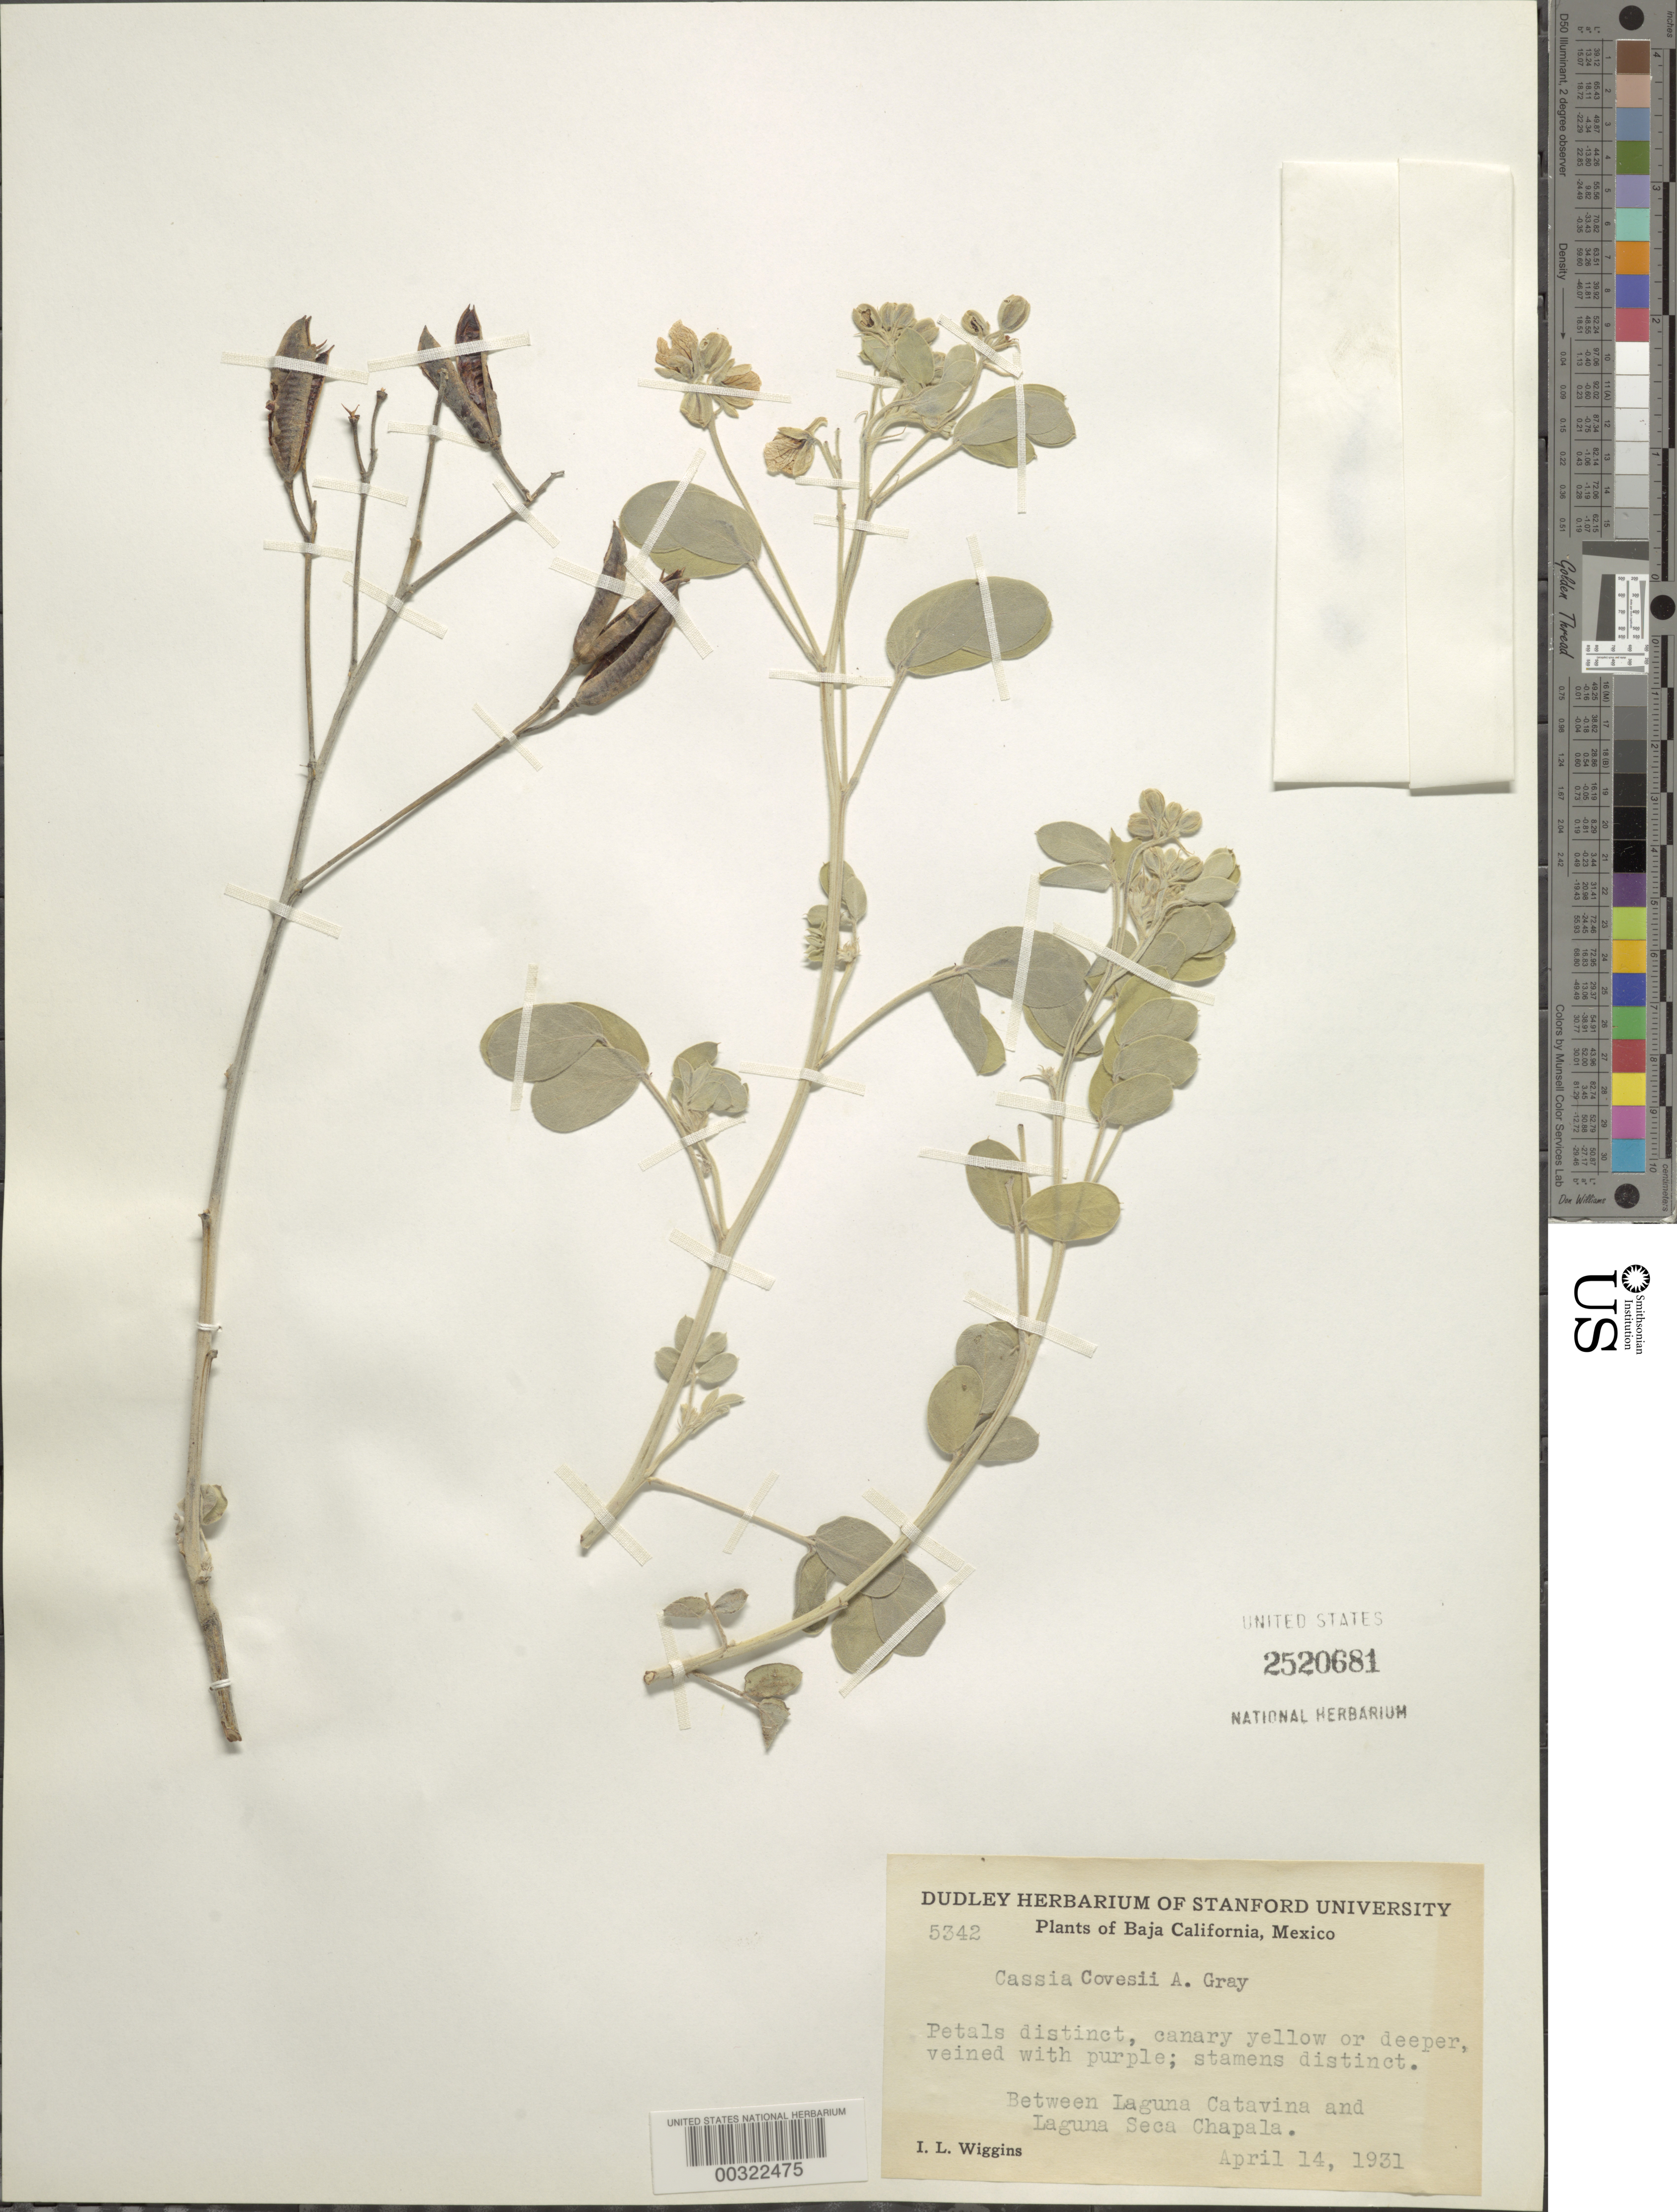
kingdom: Plantae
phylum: Tracheophyta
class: Magnoliopsida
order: Fabales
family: Fabaceae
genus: Senna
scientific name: Senna covesii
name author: (A. Gray) H.S. Irwin & Barneby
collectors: I. L. Wiggins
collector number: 5342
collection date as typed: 14 Apr 1931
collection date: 1931-04-14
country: Mexico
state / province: Baja California Norte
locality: Between Laguna Catavina and Laguna Seca Chapala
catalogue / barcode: US 2520681